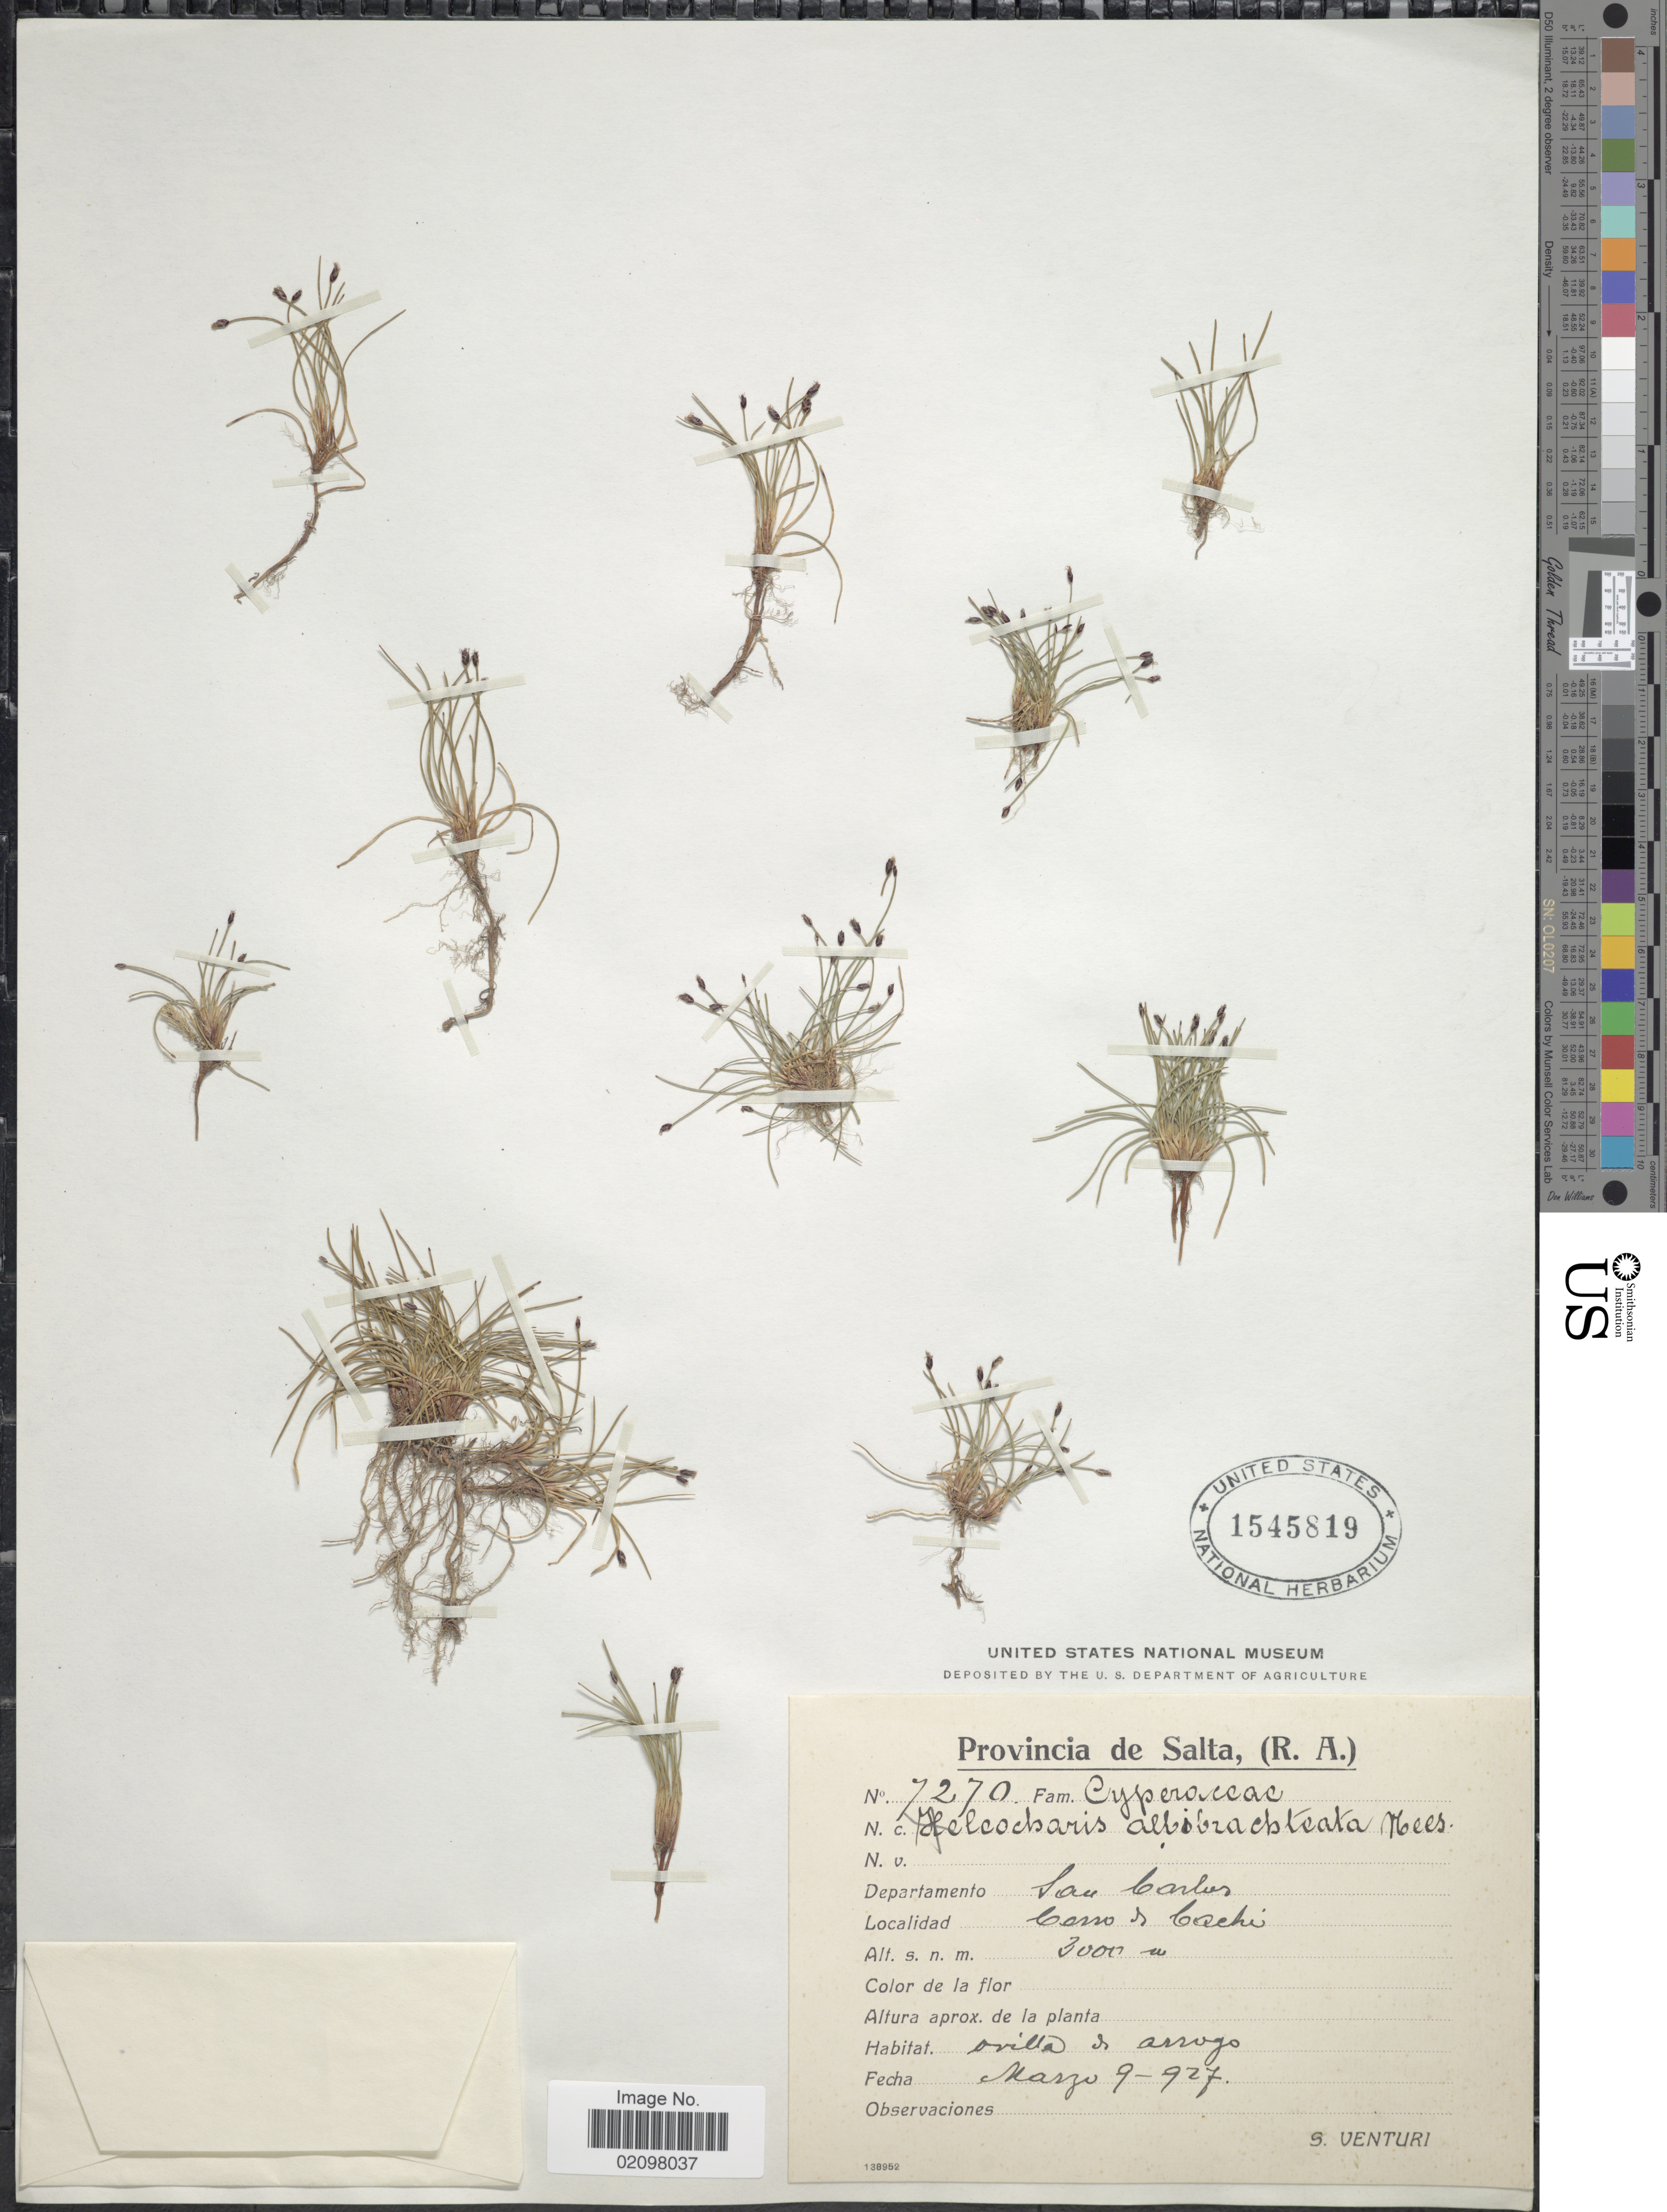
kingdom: Plantae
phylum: Tracheophyta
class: Liliopsida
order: Poales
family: Cyperaceae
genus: Eleocharis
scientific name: Eleocharis albibracteata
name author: Nees & Meyen ex Kunth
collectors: S. Venturi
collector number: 7270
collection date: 1927-03-09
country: Argentina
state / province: Salta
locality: (R.A.) Departamento San Carlos, Cerro di Cachi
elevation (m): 3000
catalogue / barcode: US 1545819